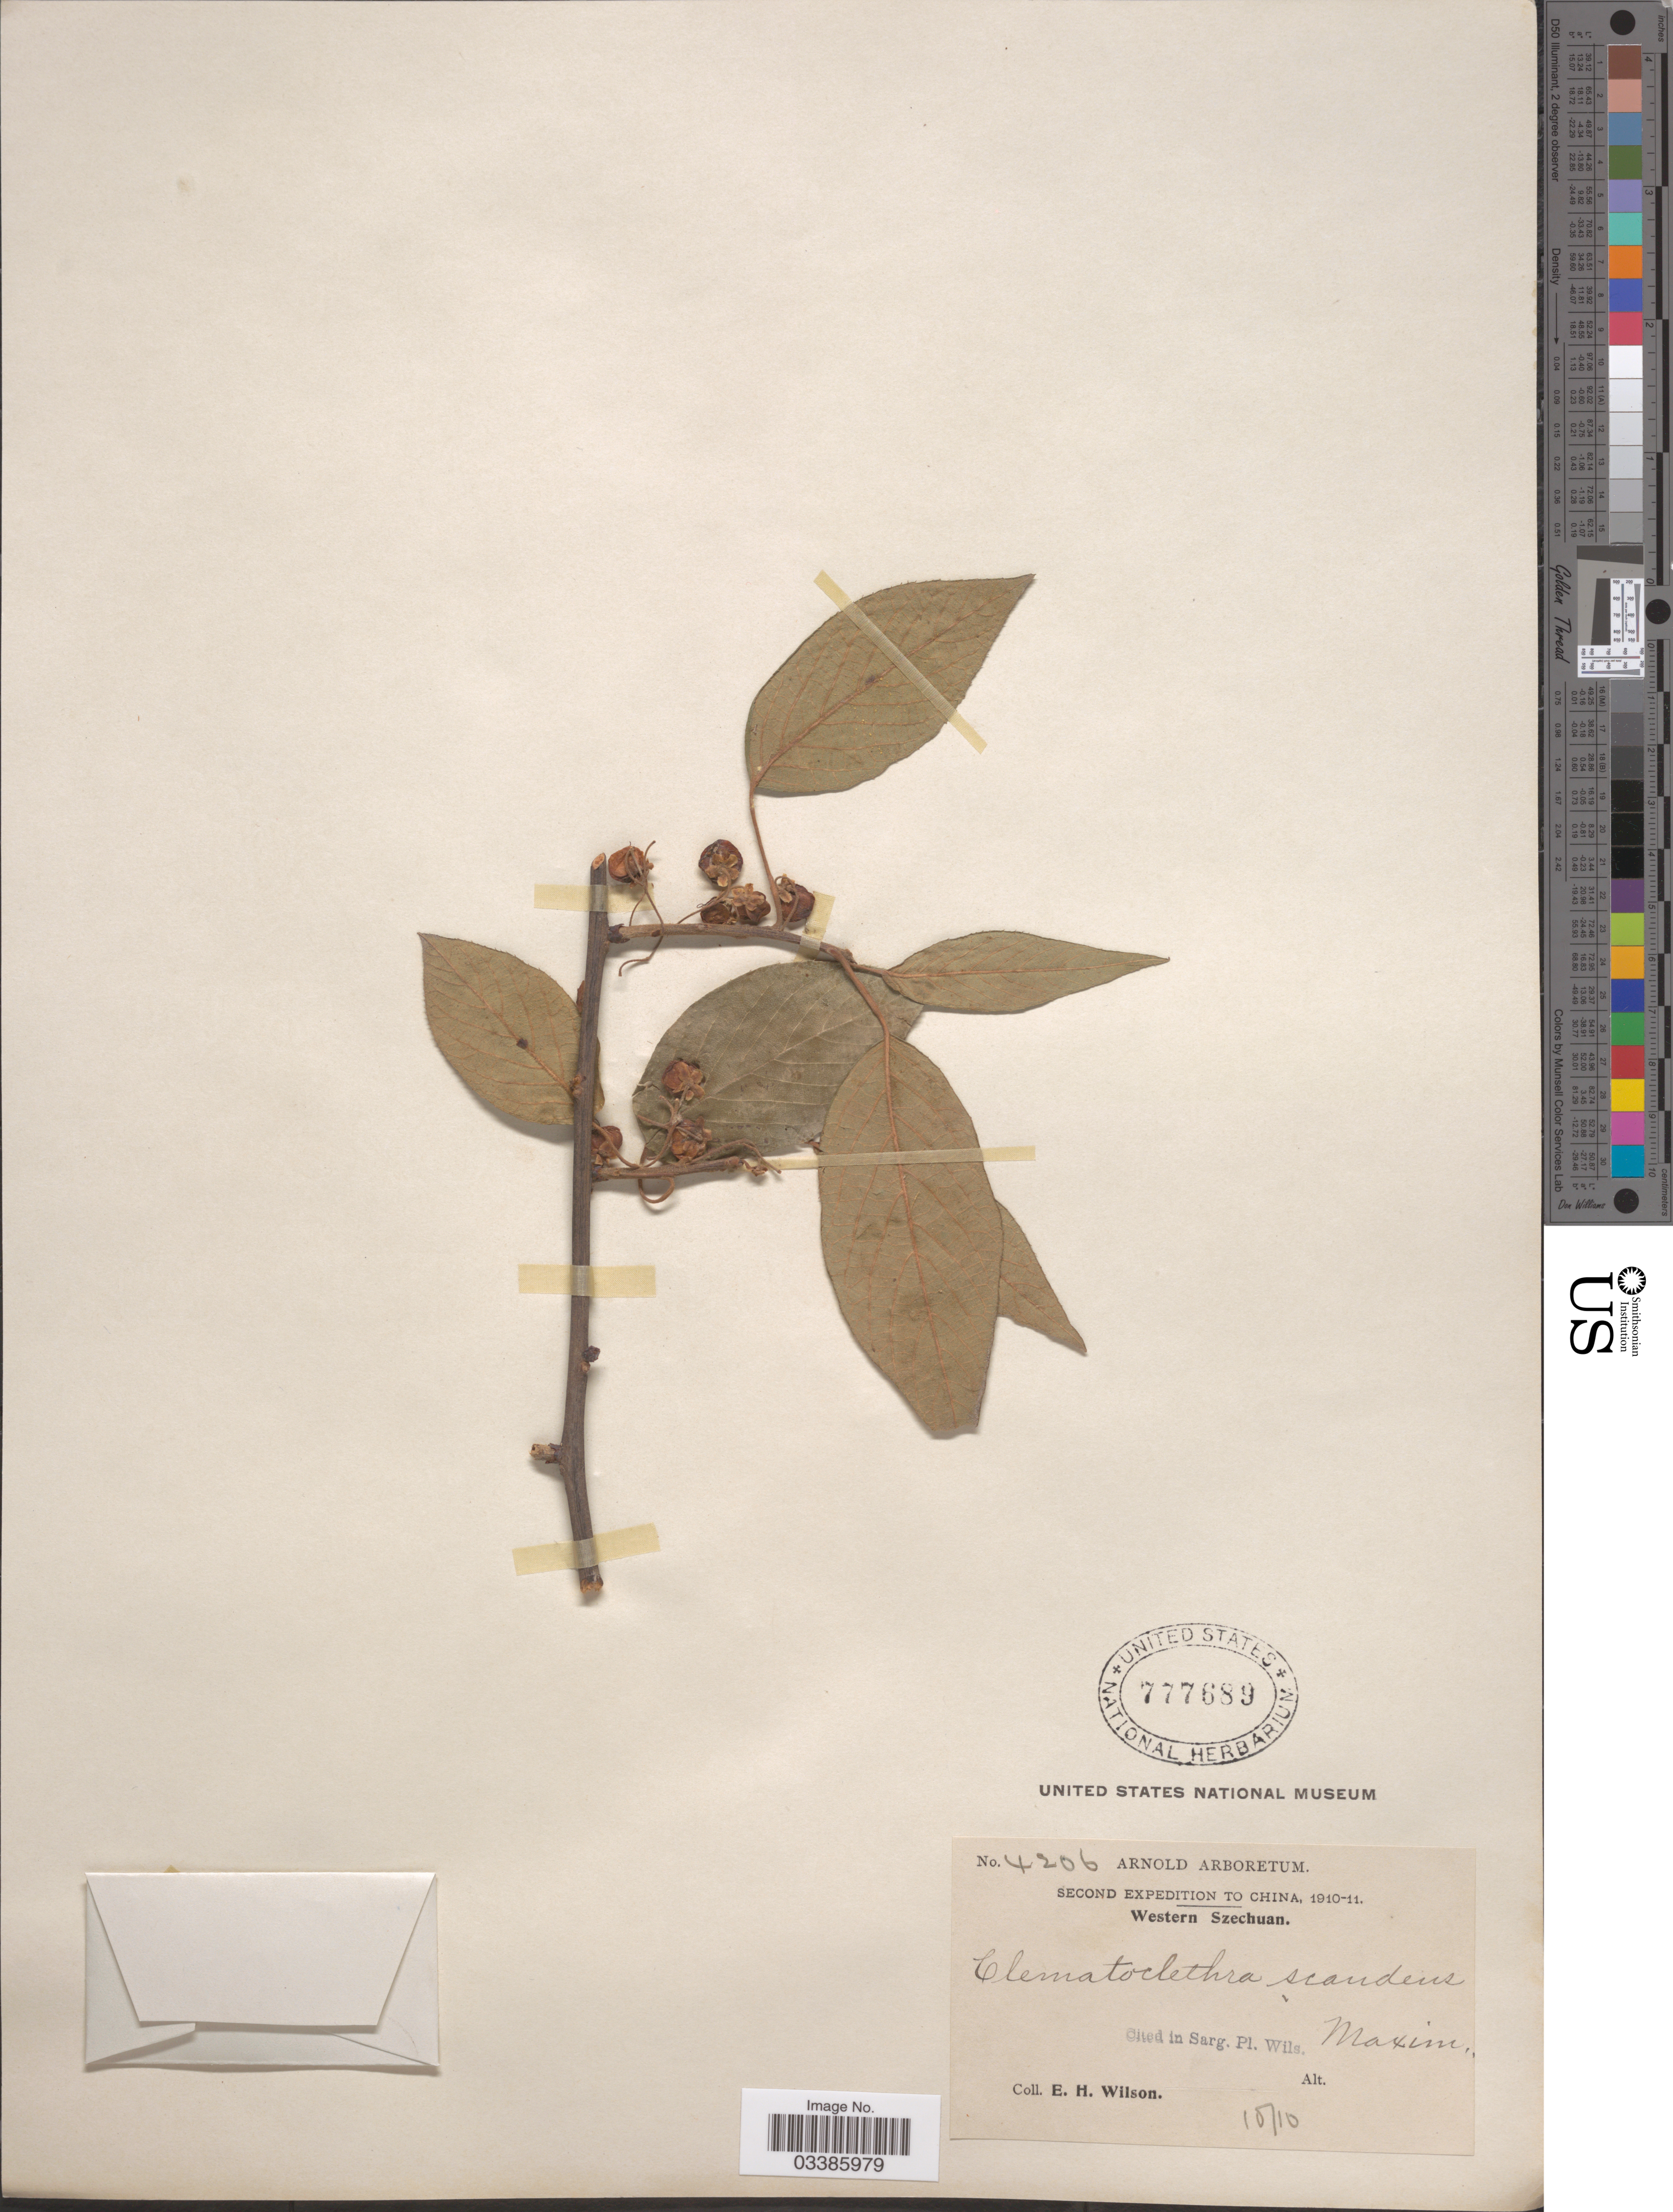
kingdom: Plantae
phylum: Tracheophyta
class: Magnoliopsida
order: Ericales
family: Actinidiaceae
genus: Clematoclethra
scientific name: Clematoclethra scandens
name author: (Franch.) Maxim.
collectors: E. Wilson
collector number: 4206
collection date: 1910-10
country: China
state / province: Sichuan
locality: Western Szechuan.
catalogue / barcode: US 777689